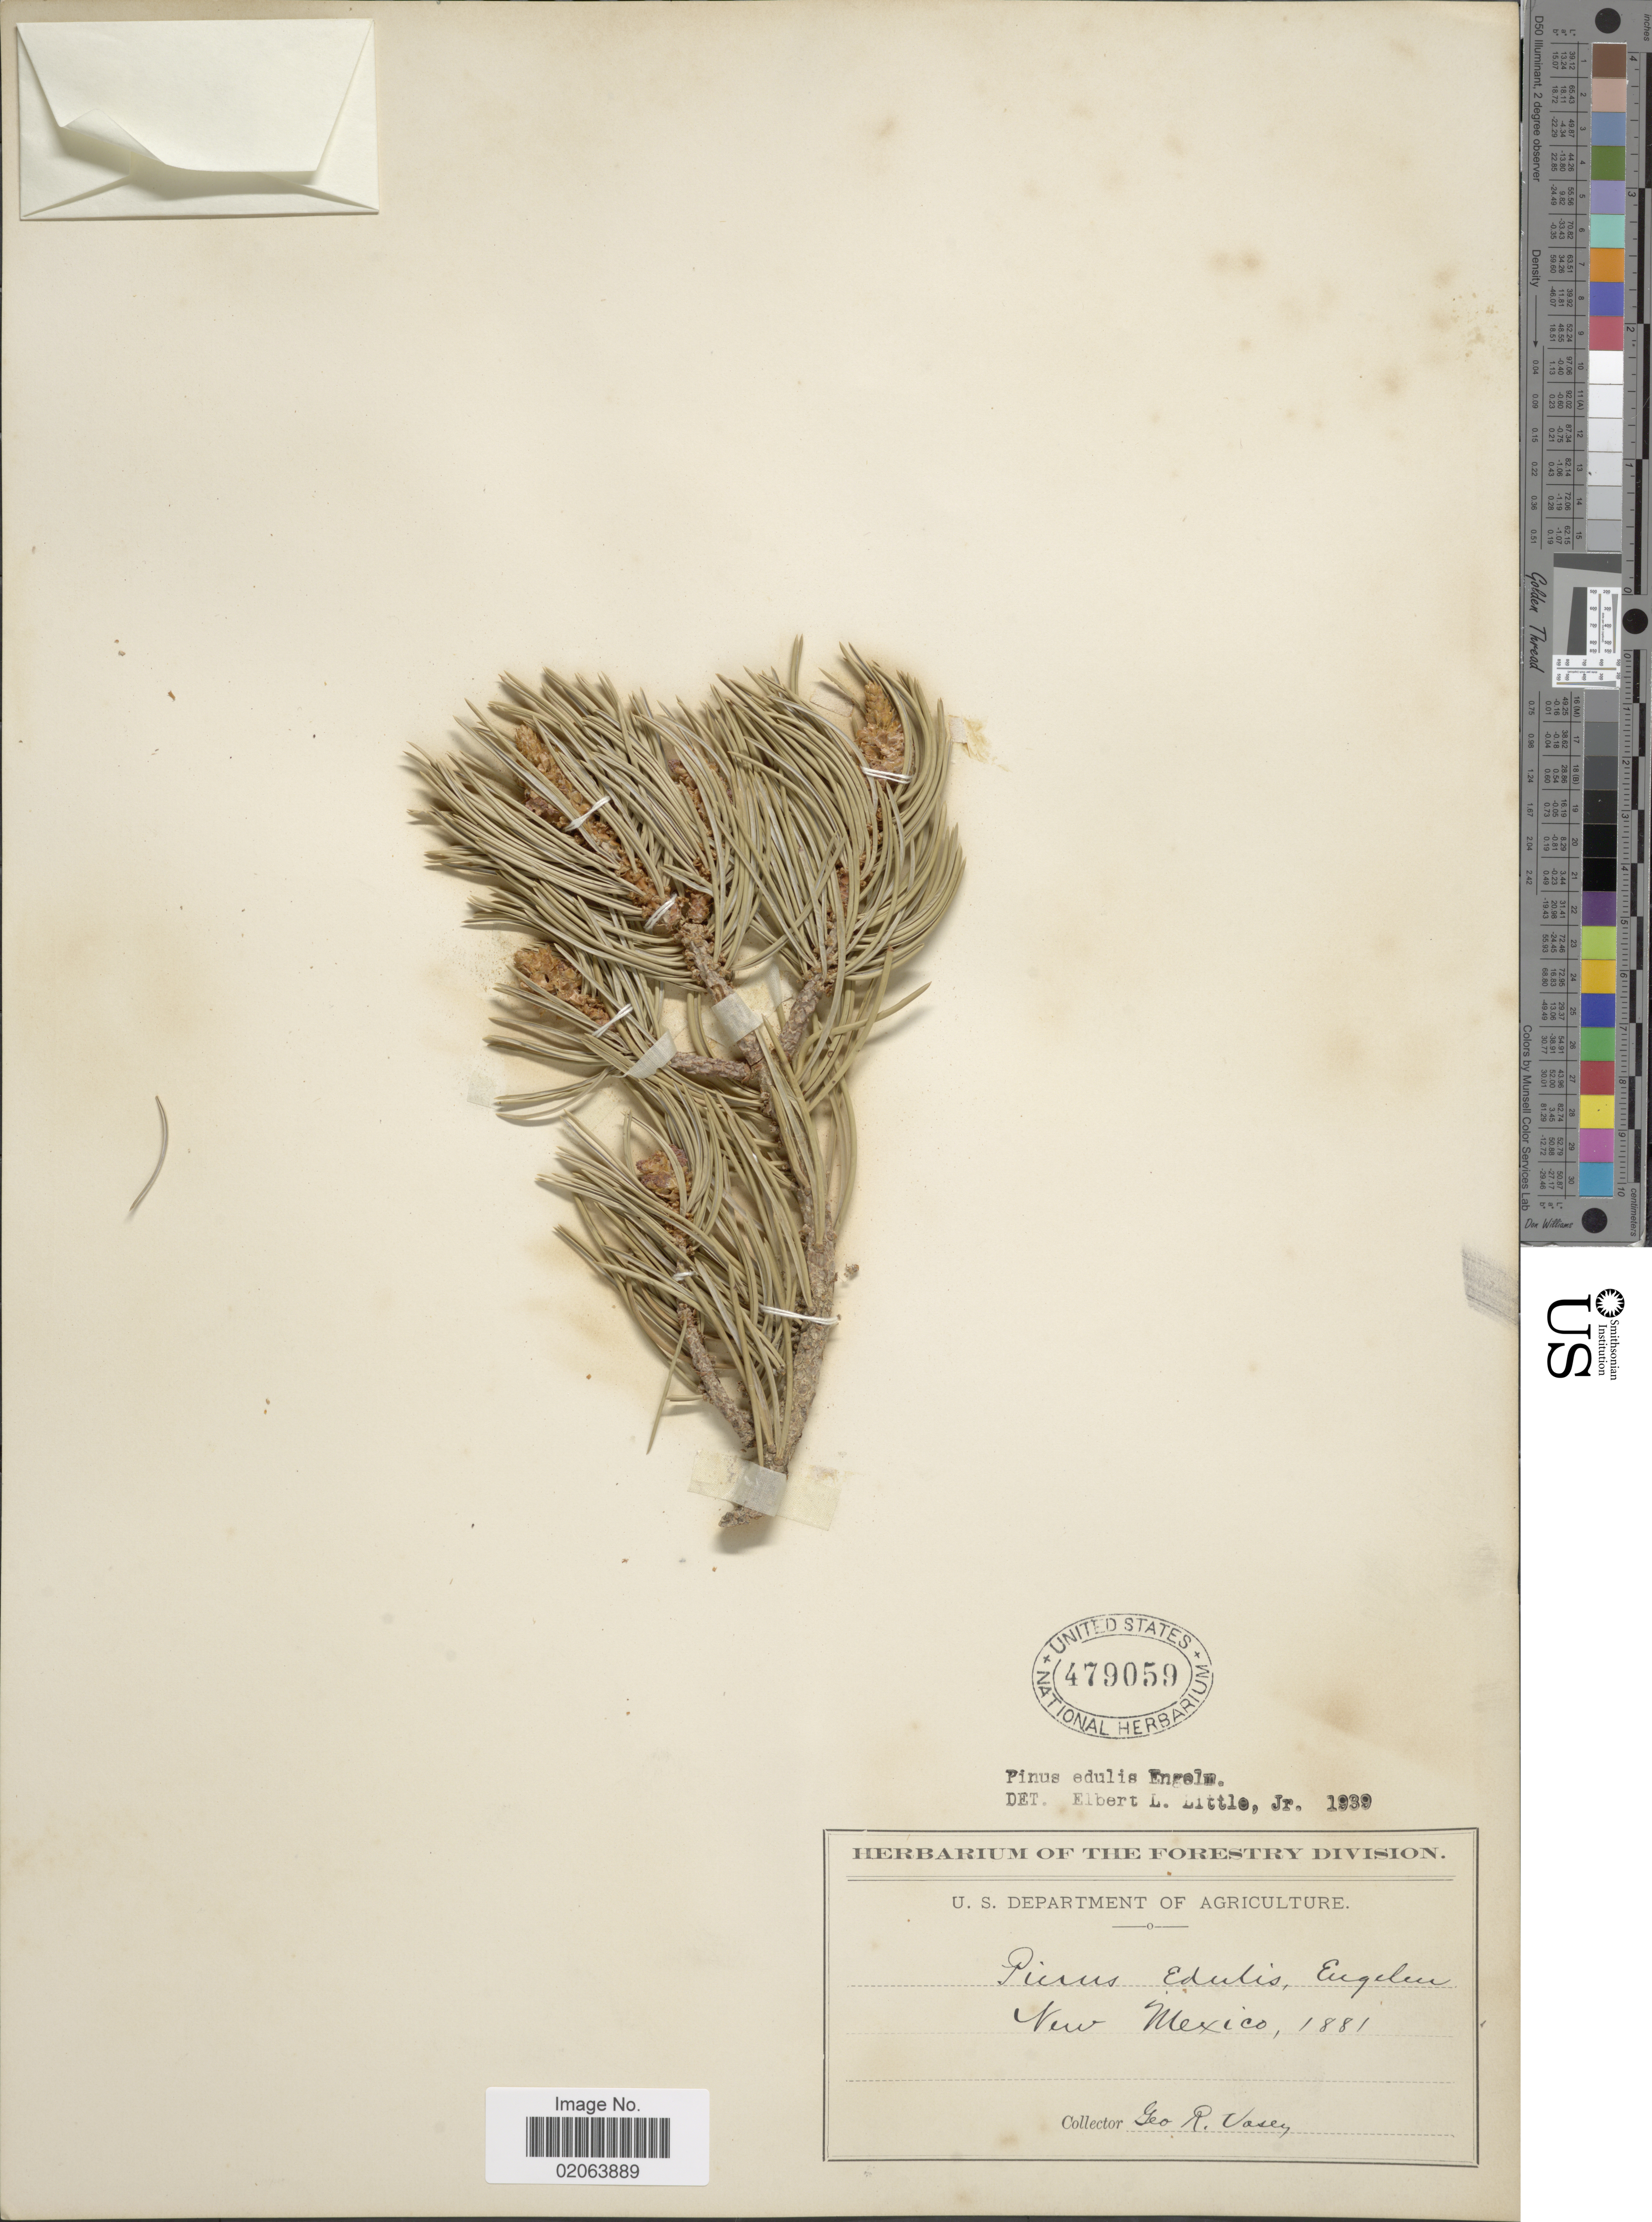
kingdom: Plantae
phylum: Tracheophyta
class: Pinopsida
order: Pinales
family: Pinaceae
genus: Pinus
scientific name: Pinus edulis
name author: Engelm.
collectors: G. R. Vasey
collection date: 1881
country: United States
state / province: New Mexico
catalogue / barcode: US 479059